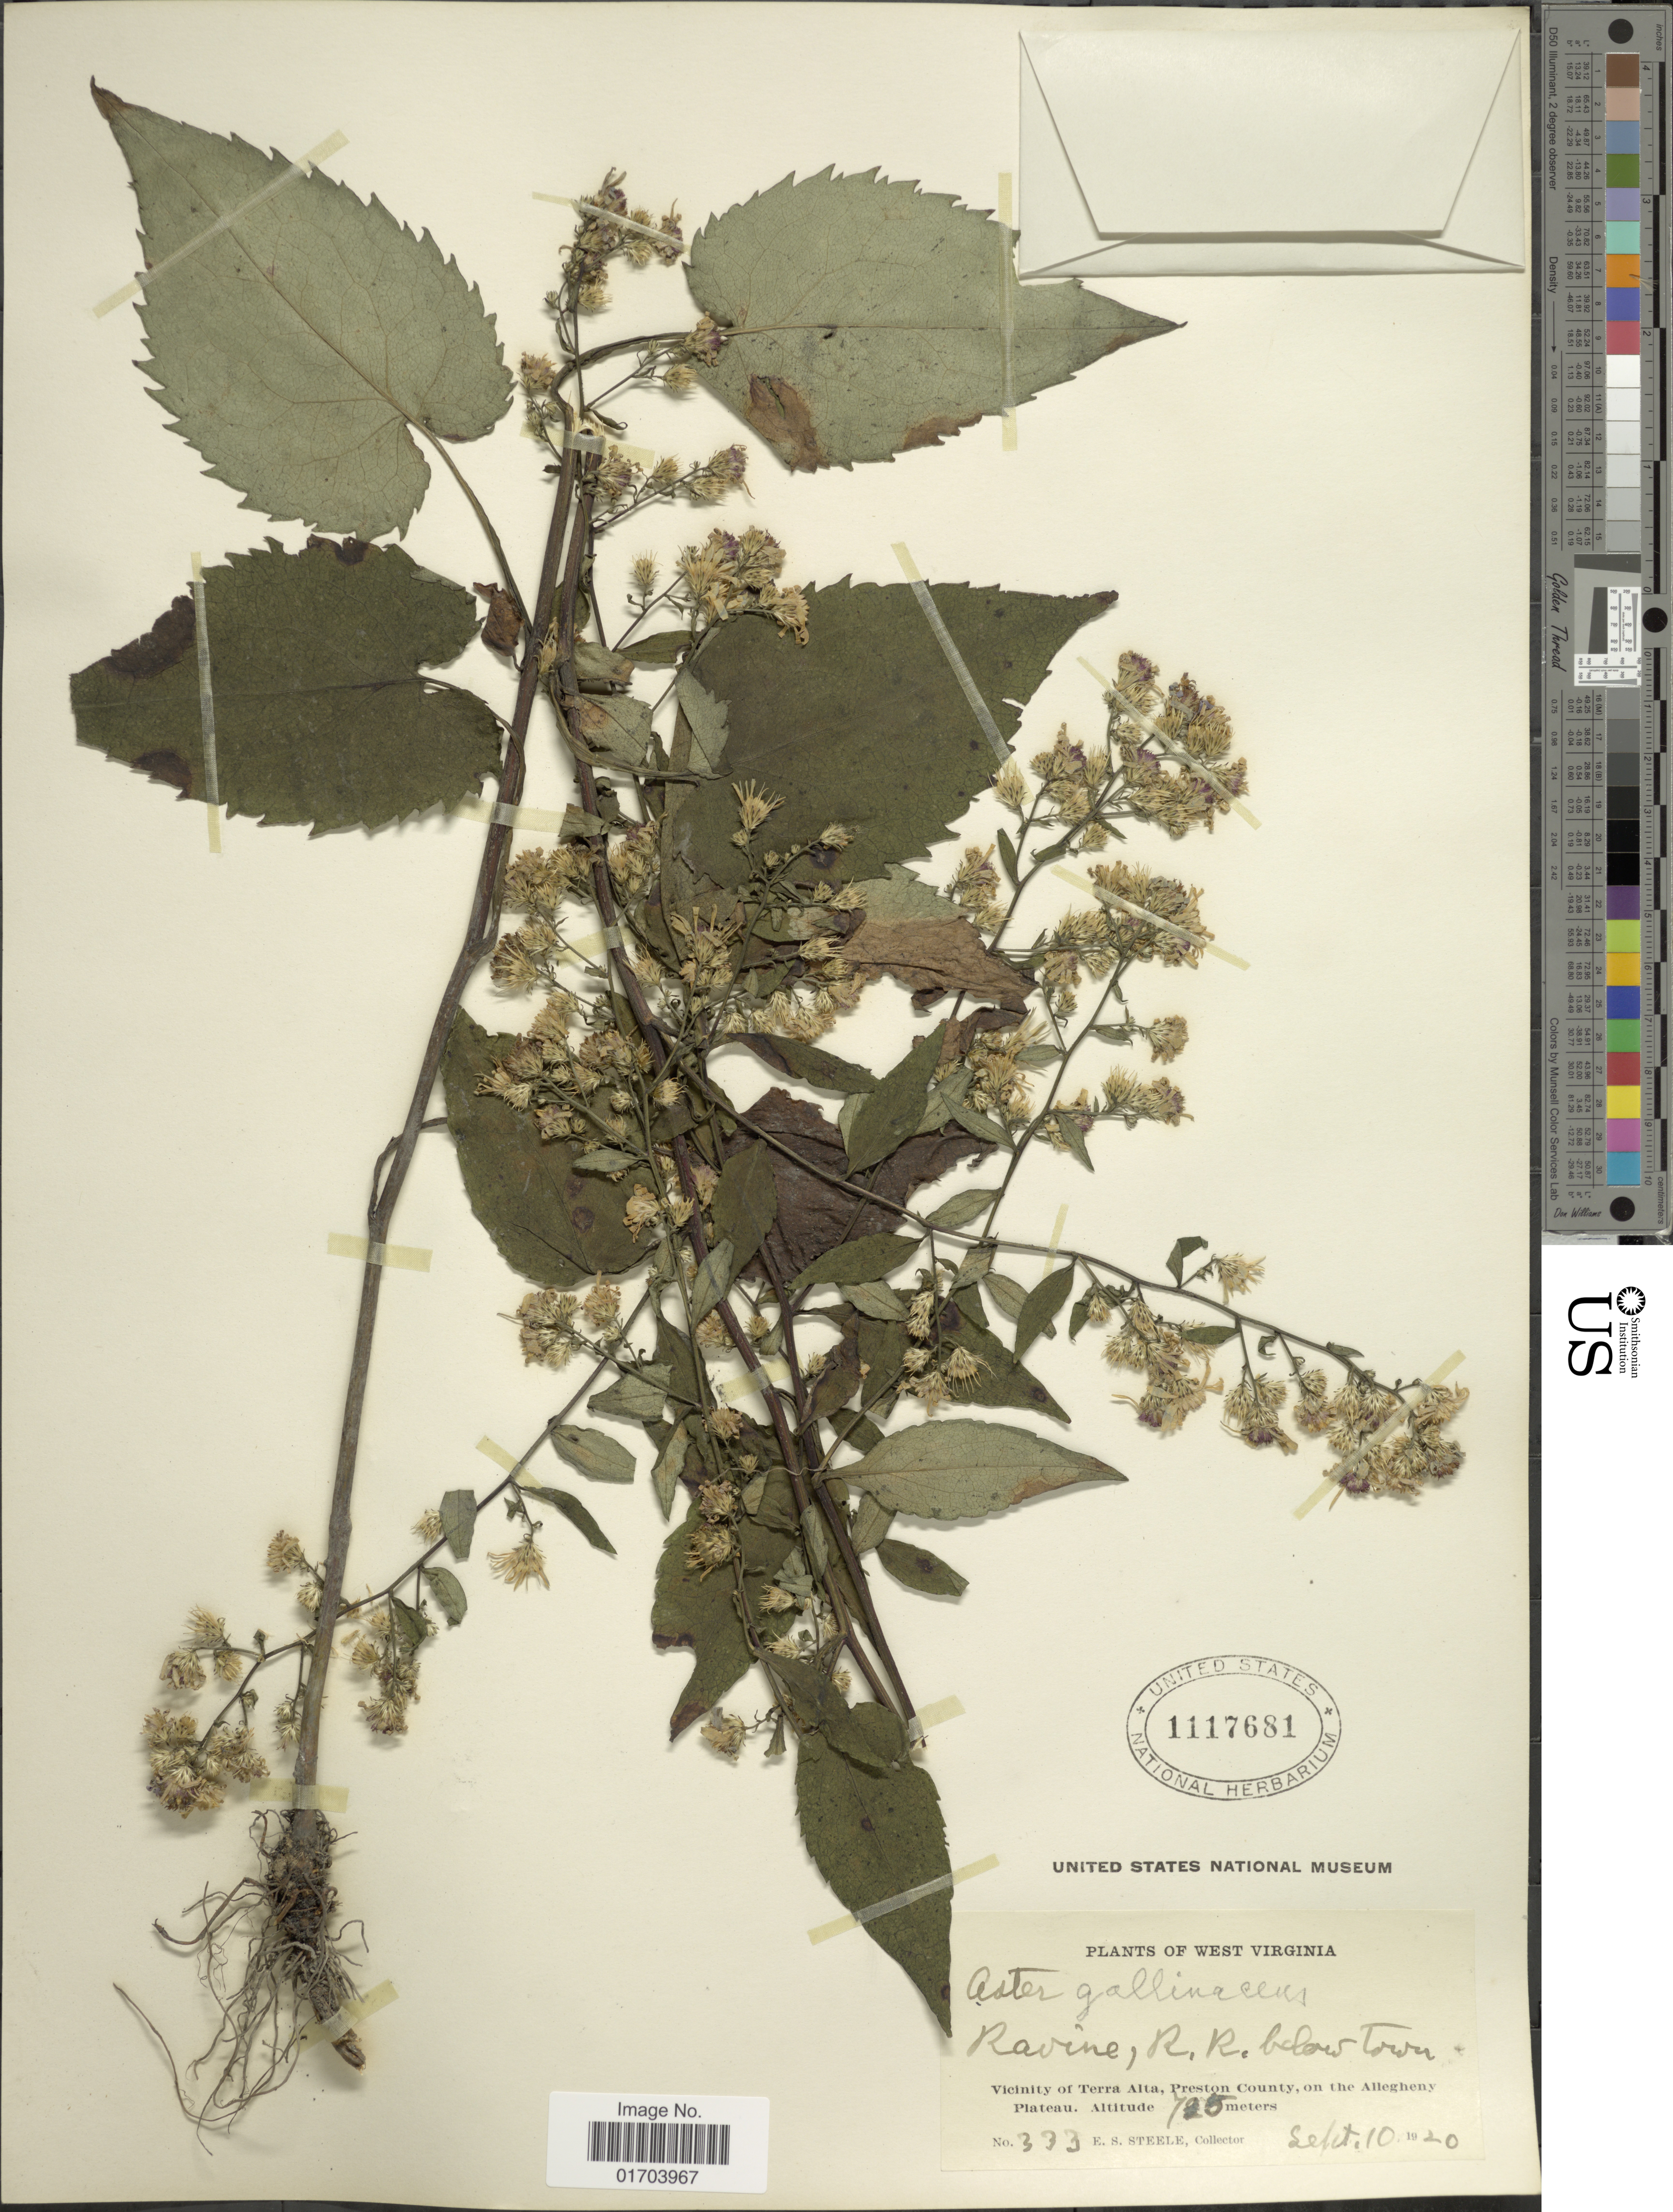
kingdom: Plantae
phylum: Tracheophyta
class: Magnoliopsida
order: Asterales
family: Asteraceae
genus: Aster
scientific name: Aster gallinaceus E.S. Steele sp. nov. ined.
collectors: E. Steele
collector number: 333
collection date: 1920-09-10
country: United States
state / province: West Virginia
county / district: Preston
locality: Ravine, R. R. below town, Vicinity of Terra Alta, Preston County, on the Allegheny Plateau.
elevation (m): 725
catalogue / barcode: US 1117681